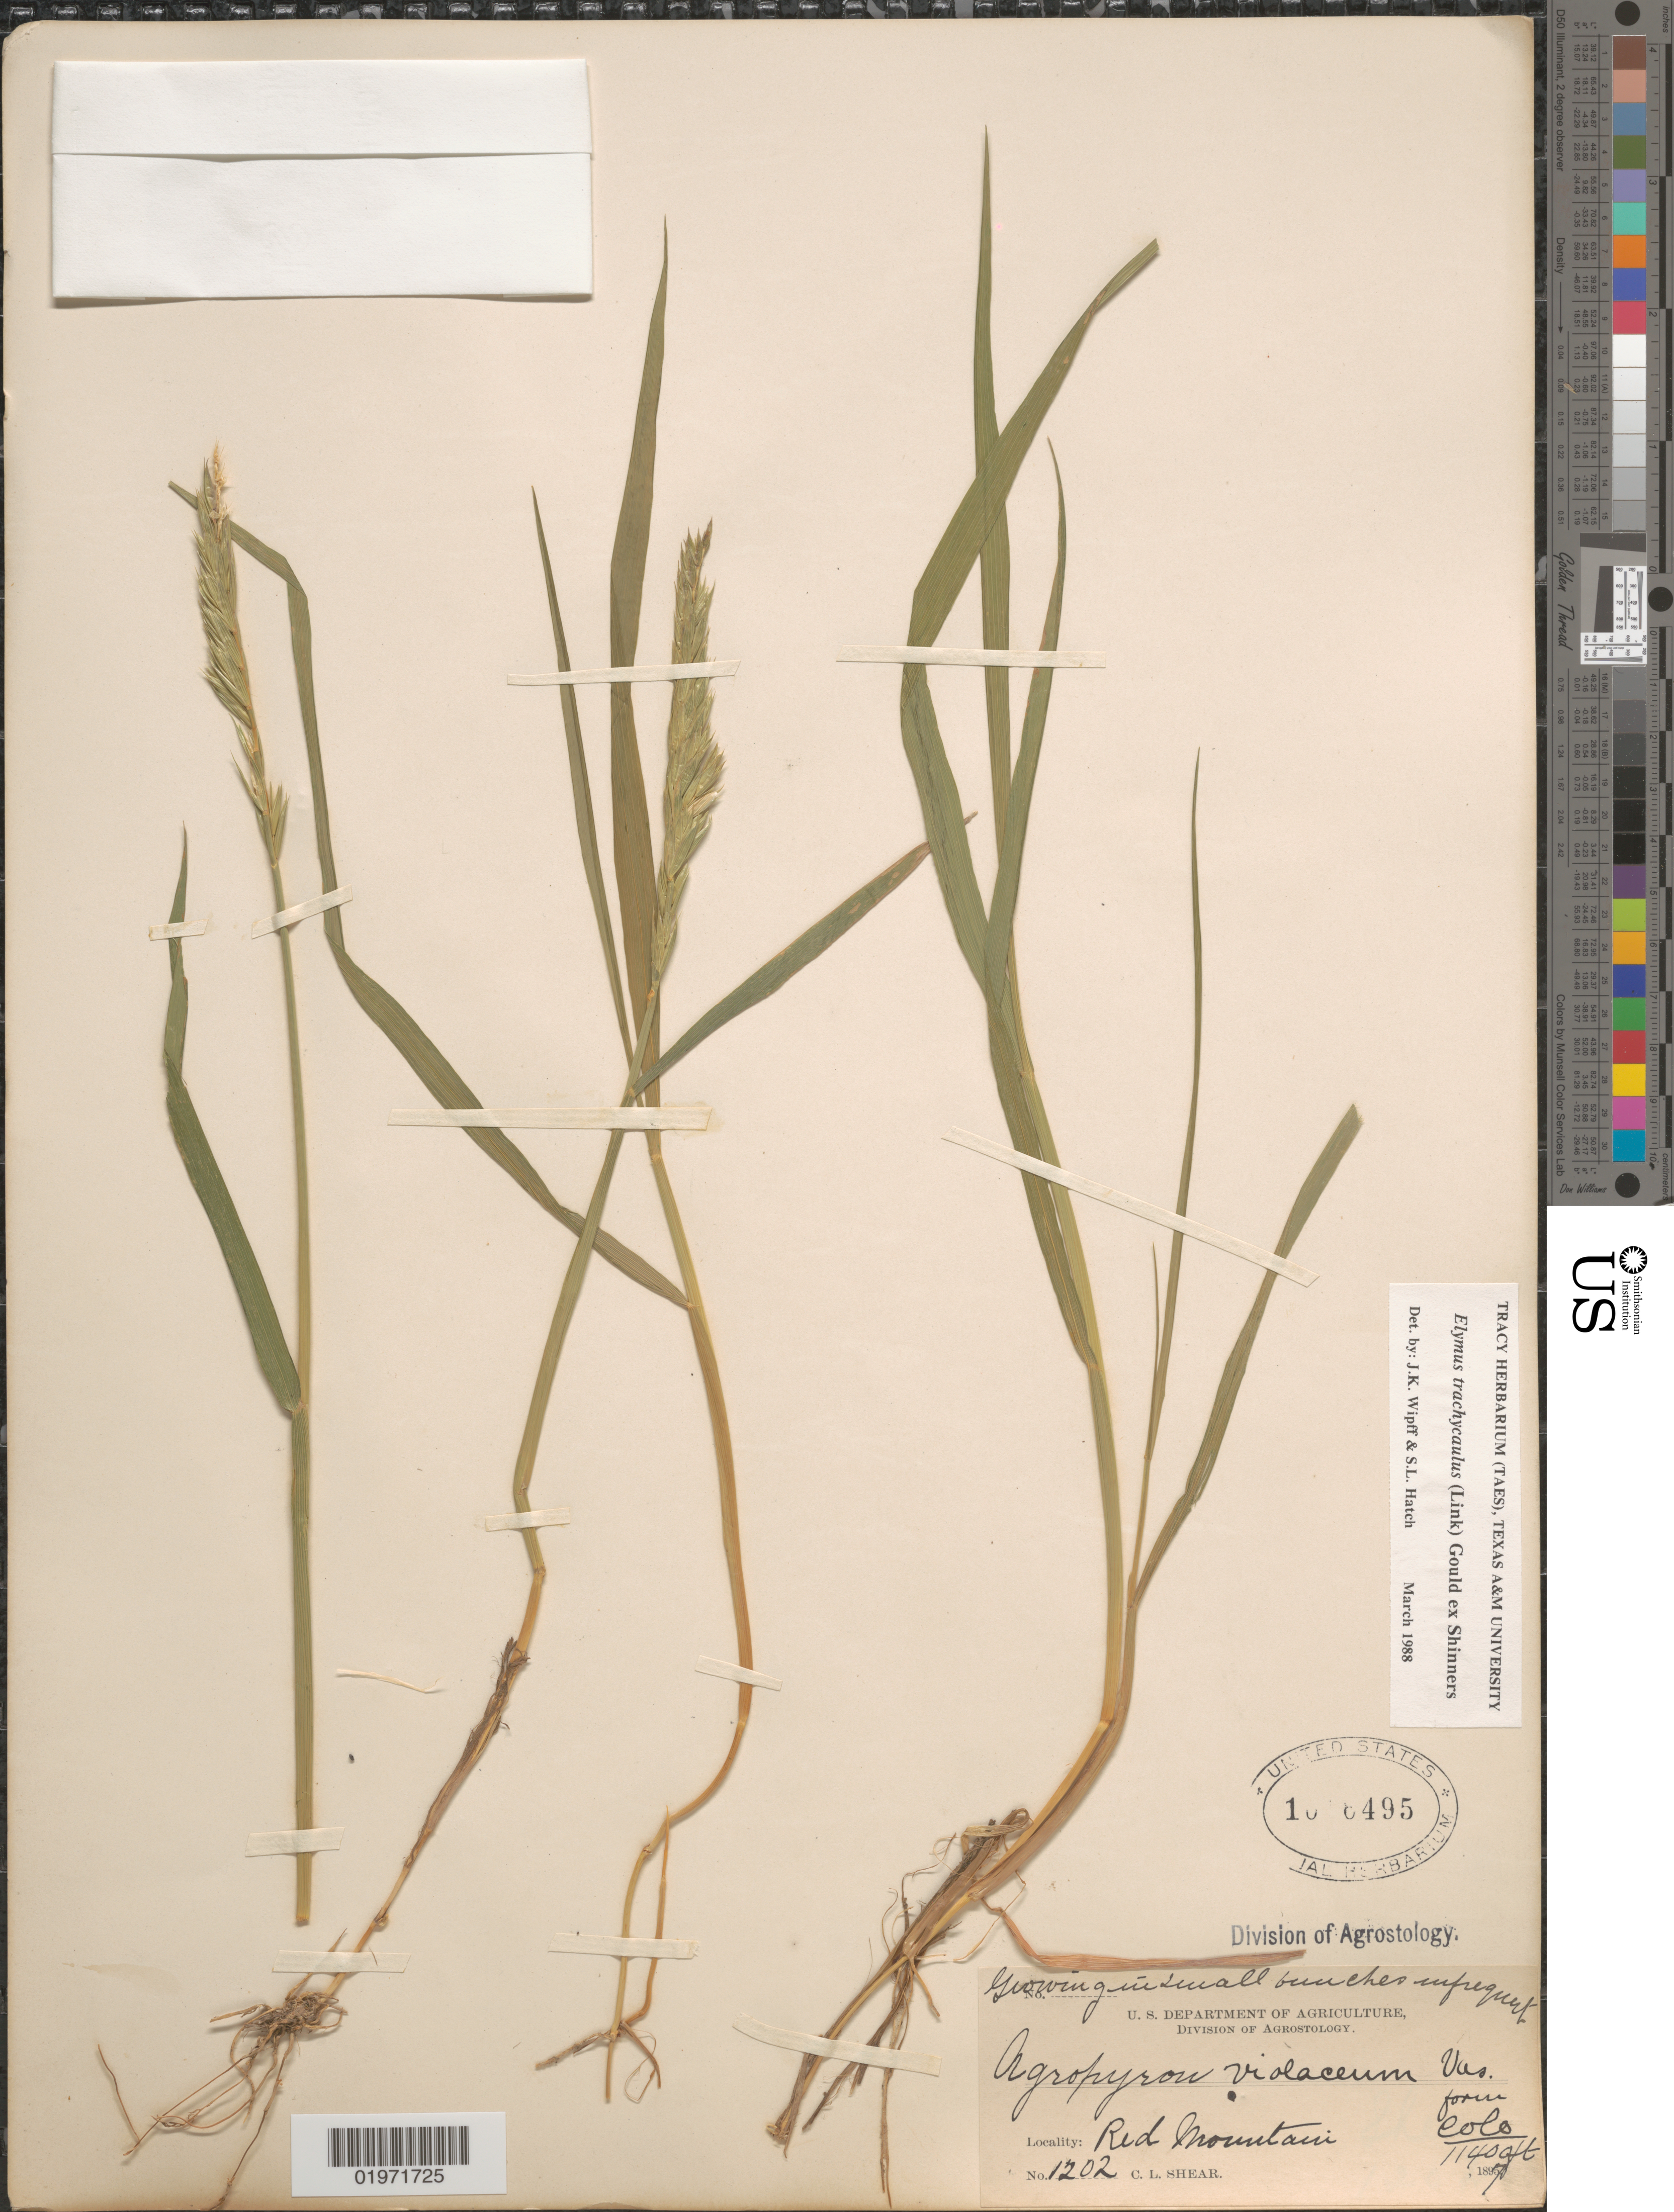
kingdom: Plantae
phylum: Tracheophyta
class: Liliopsida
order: Poales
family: Poaceae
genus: Elymus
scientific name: Elymus trachycaulus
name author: (Link) Gould ex Shinners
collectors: C. L. Shear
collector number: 1202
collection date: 1897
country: United States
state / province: Colorado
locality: Red Mountain.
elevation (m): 3475